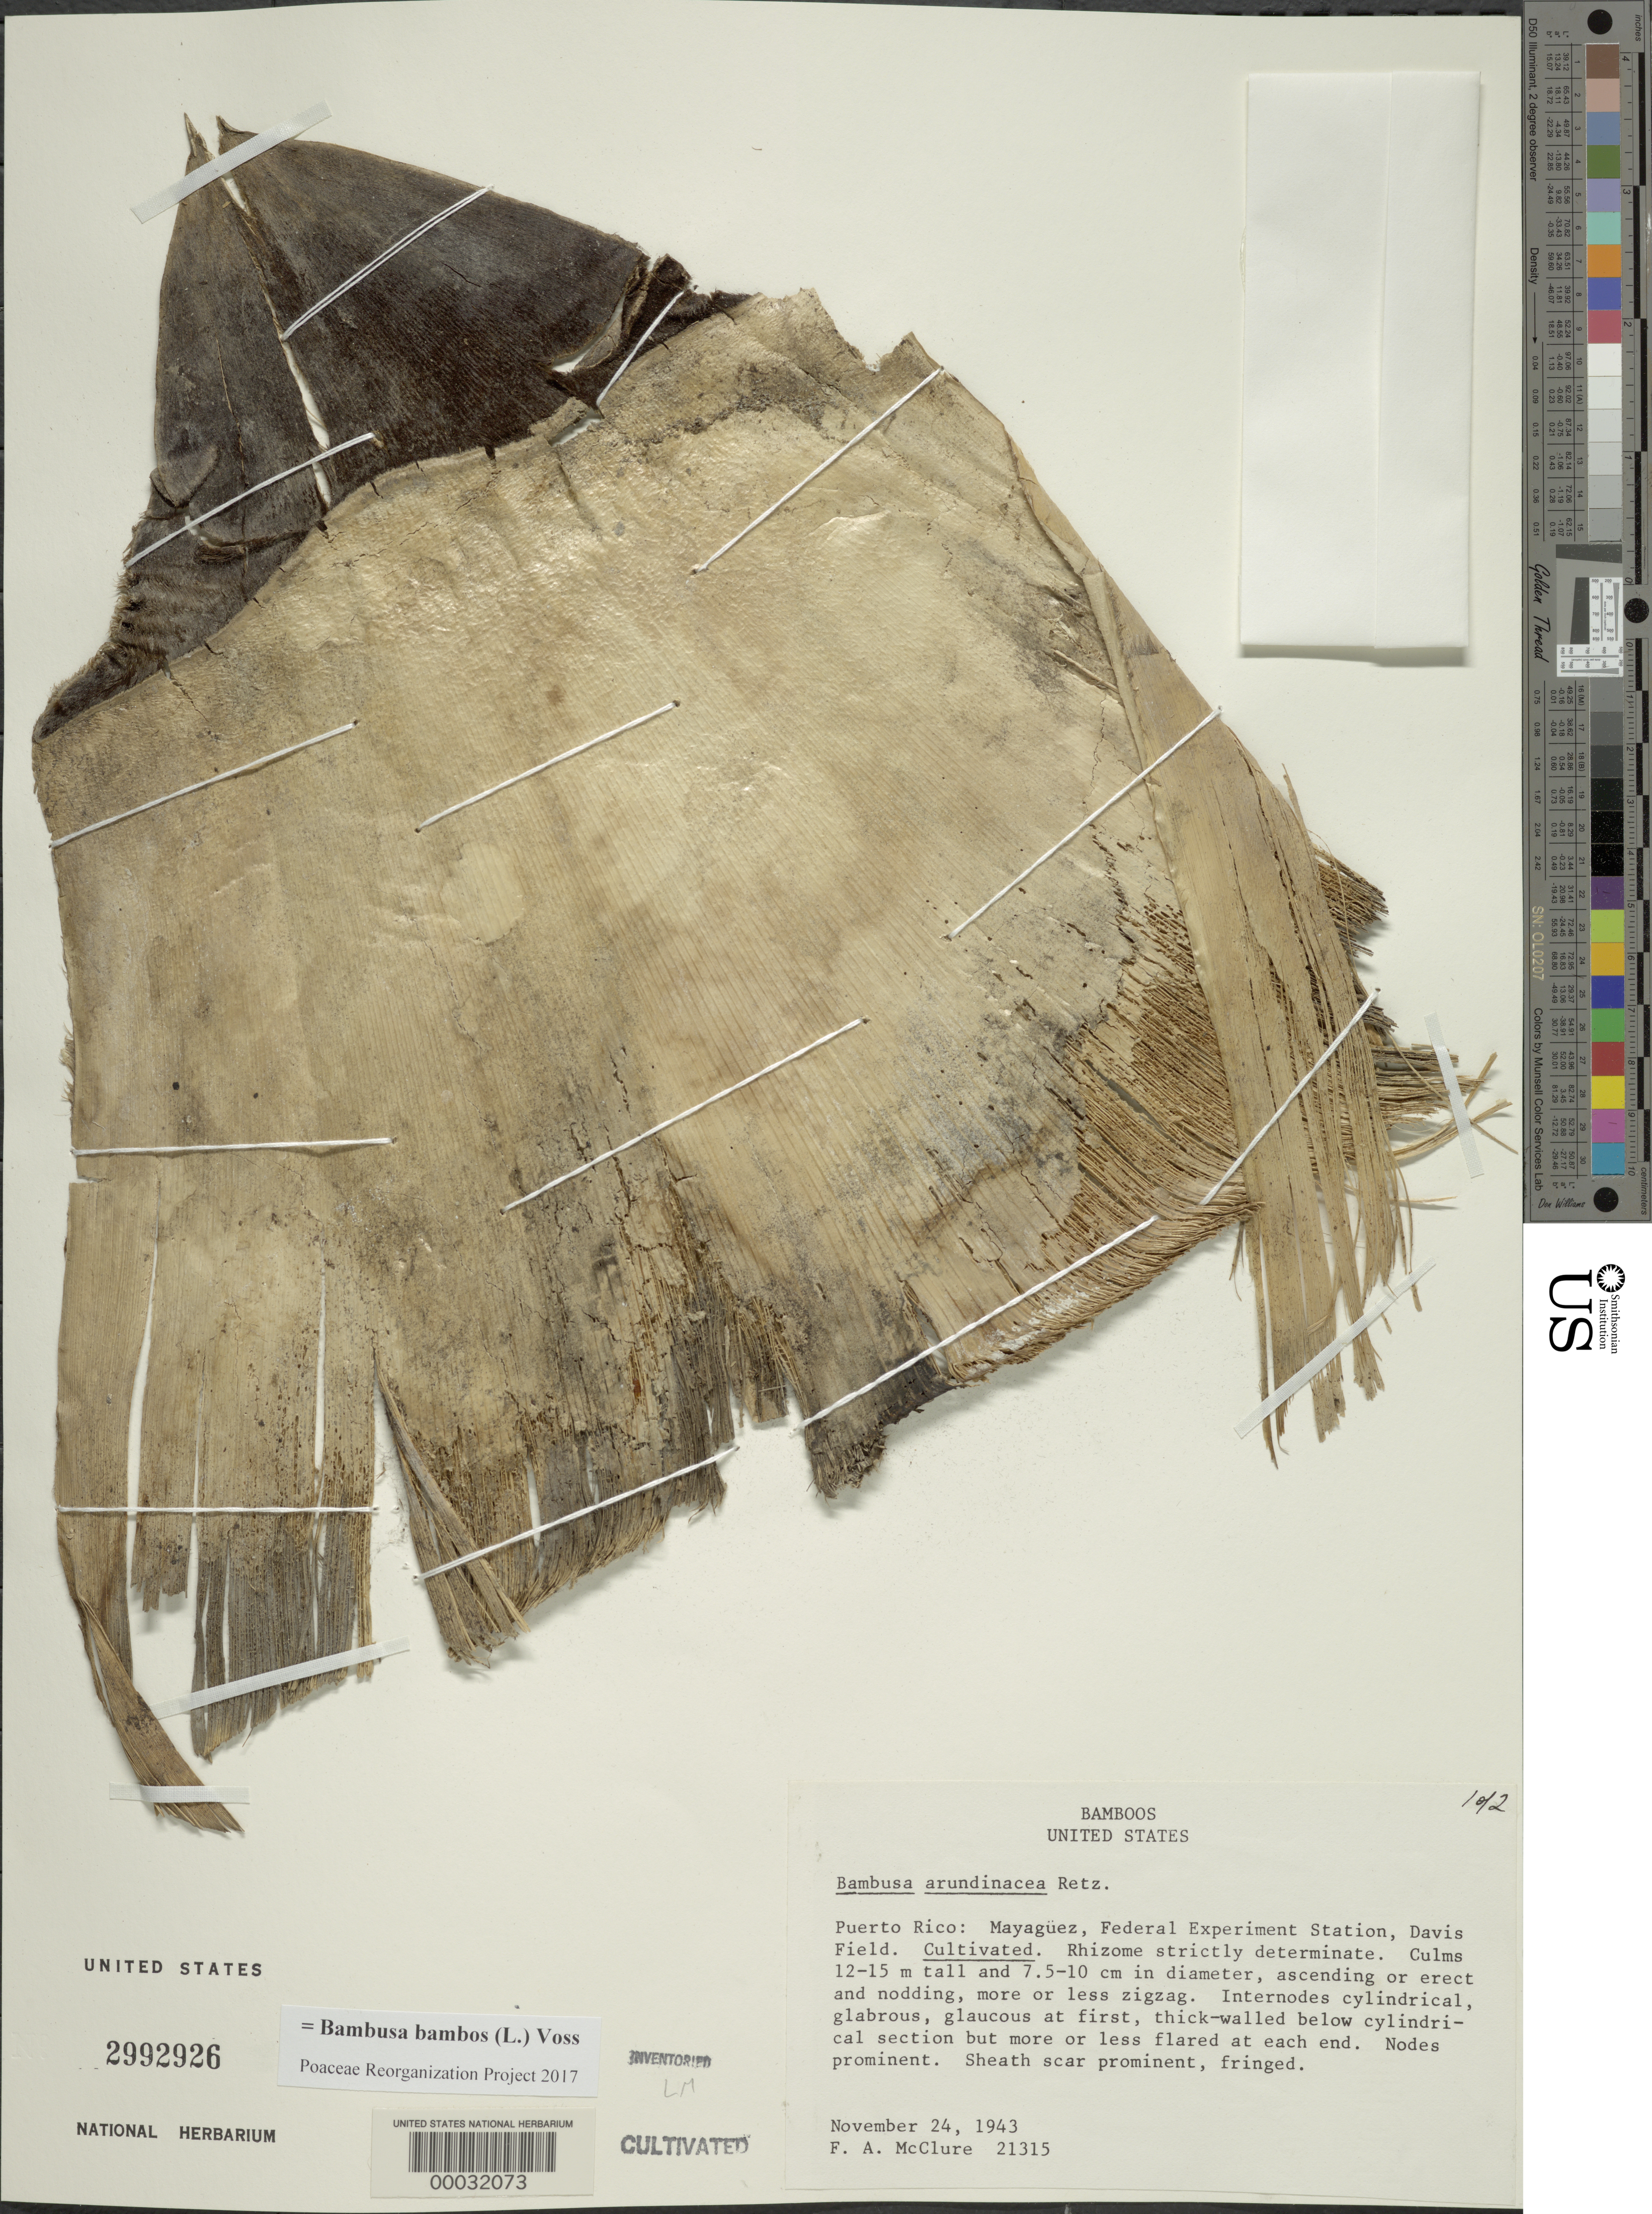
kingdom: Plantae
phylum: Tracheophyta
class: Liliopsida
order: Poales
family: Poaceae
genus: Bambusa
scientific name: Bambusa bambos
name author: (L.) Voss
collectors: F. A. McClure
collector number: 21315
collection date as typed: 24 Nov 1943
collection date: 1943-11-24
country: Puerto Rico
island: Greater Antilles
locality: Federal experiment station, davis field-mayaguez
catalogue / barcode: US 2992926